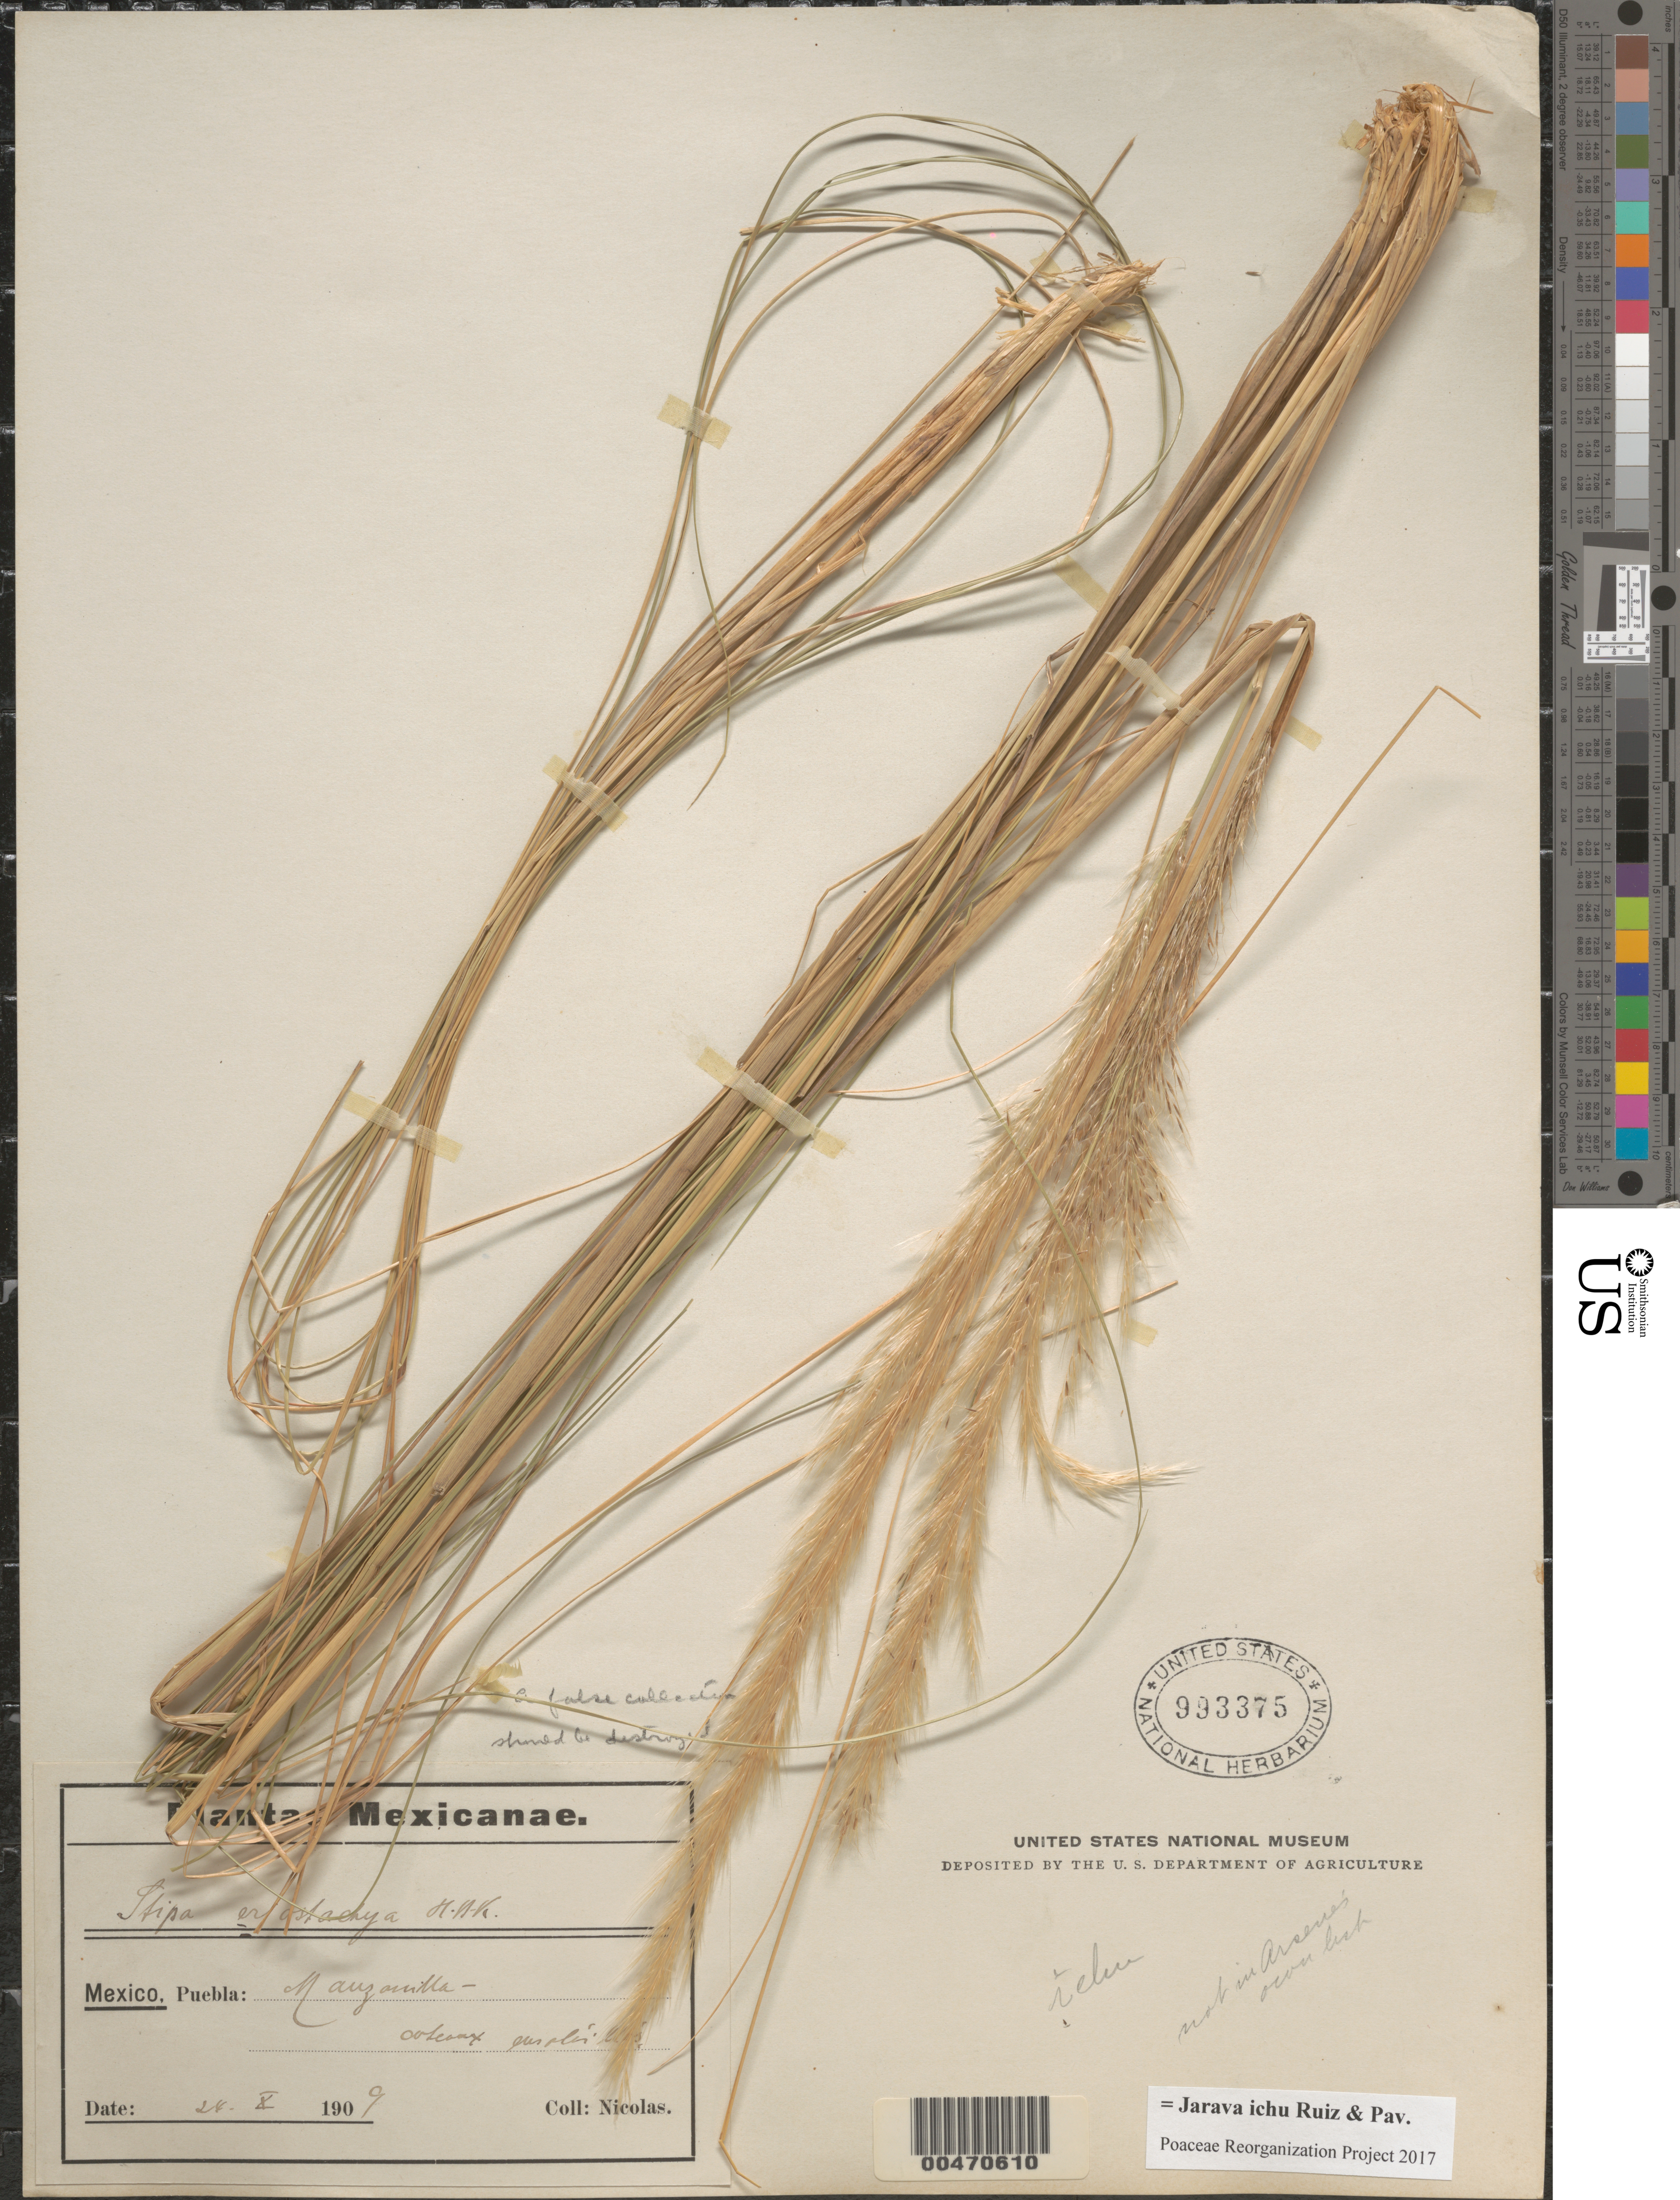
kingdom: Plantae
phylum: Tracheophyta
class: Liliopsida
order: Poales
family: Poaceae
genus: Jarava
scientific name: Jarava ichu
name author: Ruiz & Pav.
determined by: Poaceae Reorganization Project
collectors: -. Nicolas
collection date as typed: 24 Oct 1909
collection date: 1909-10-24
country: Mexico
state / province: Puebla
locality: Manzantla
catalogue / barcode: US 993375